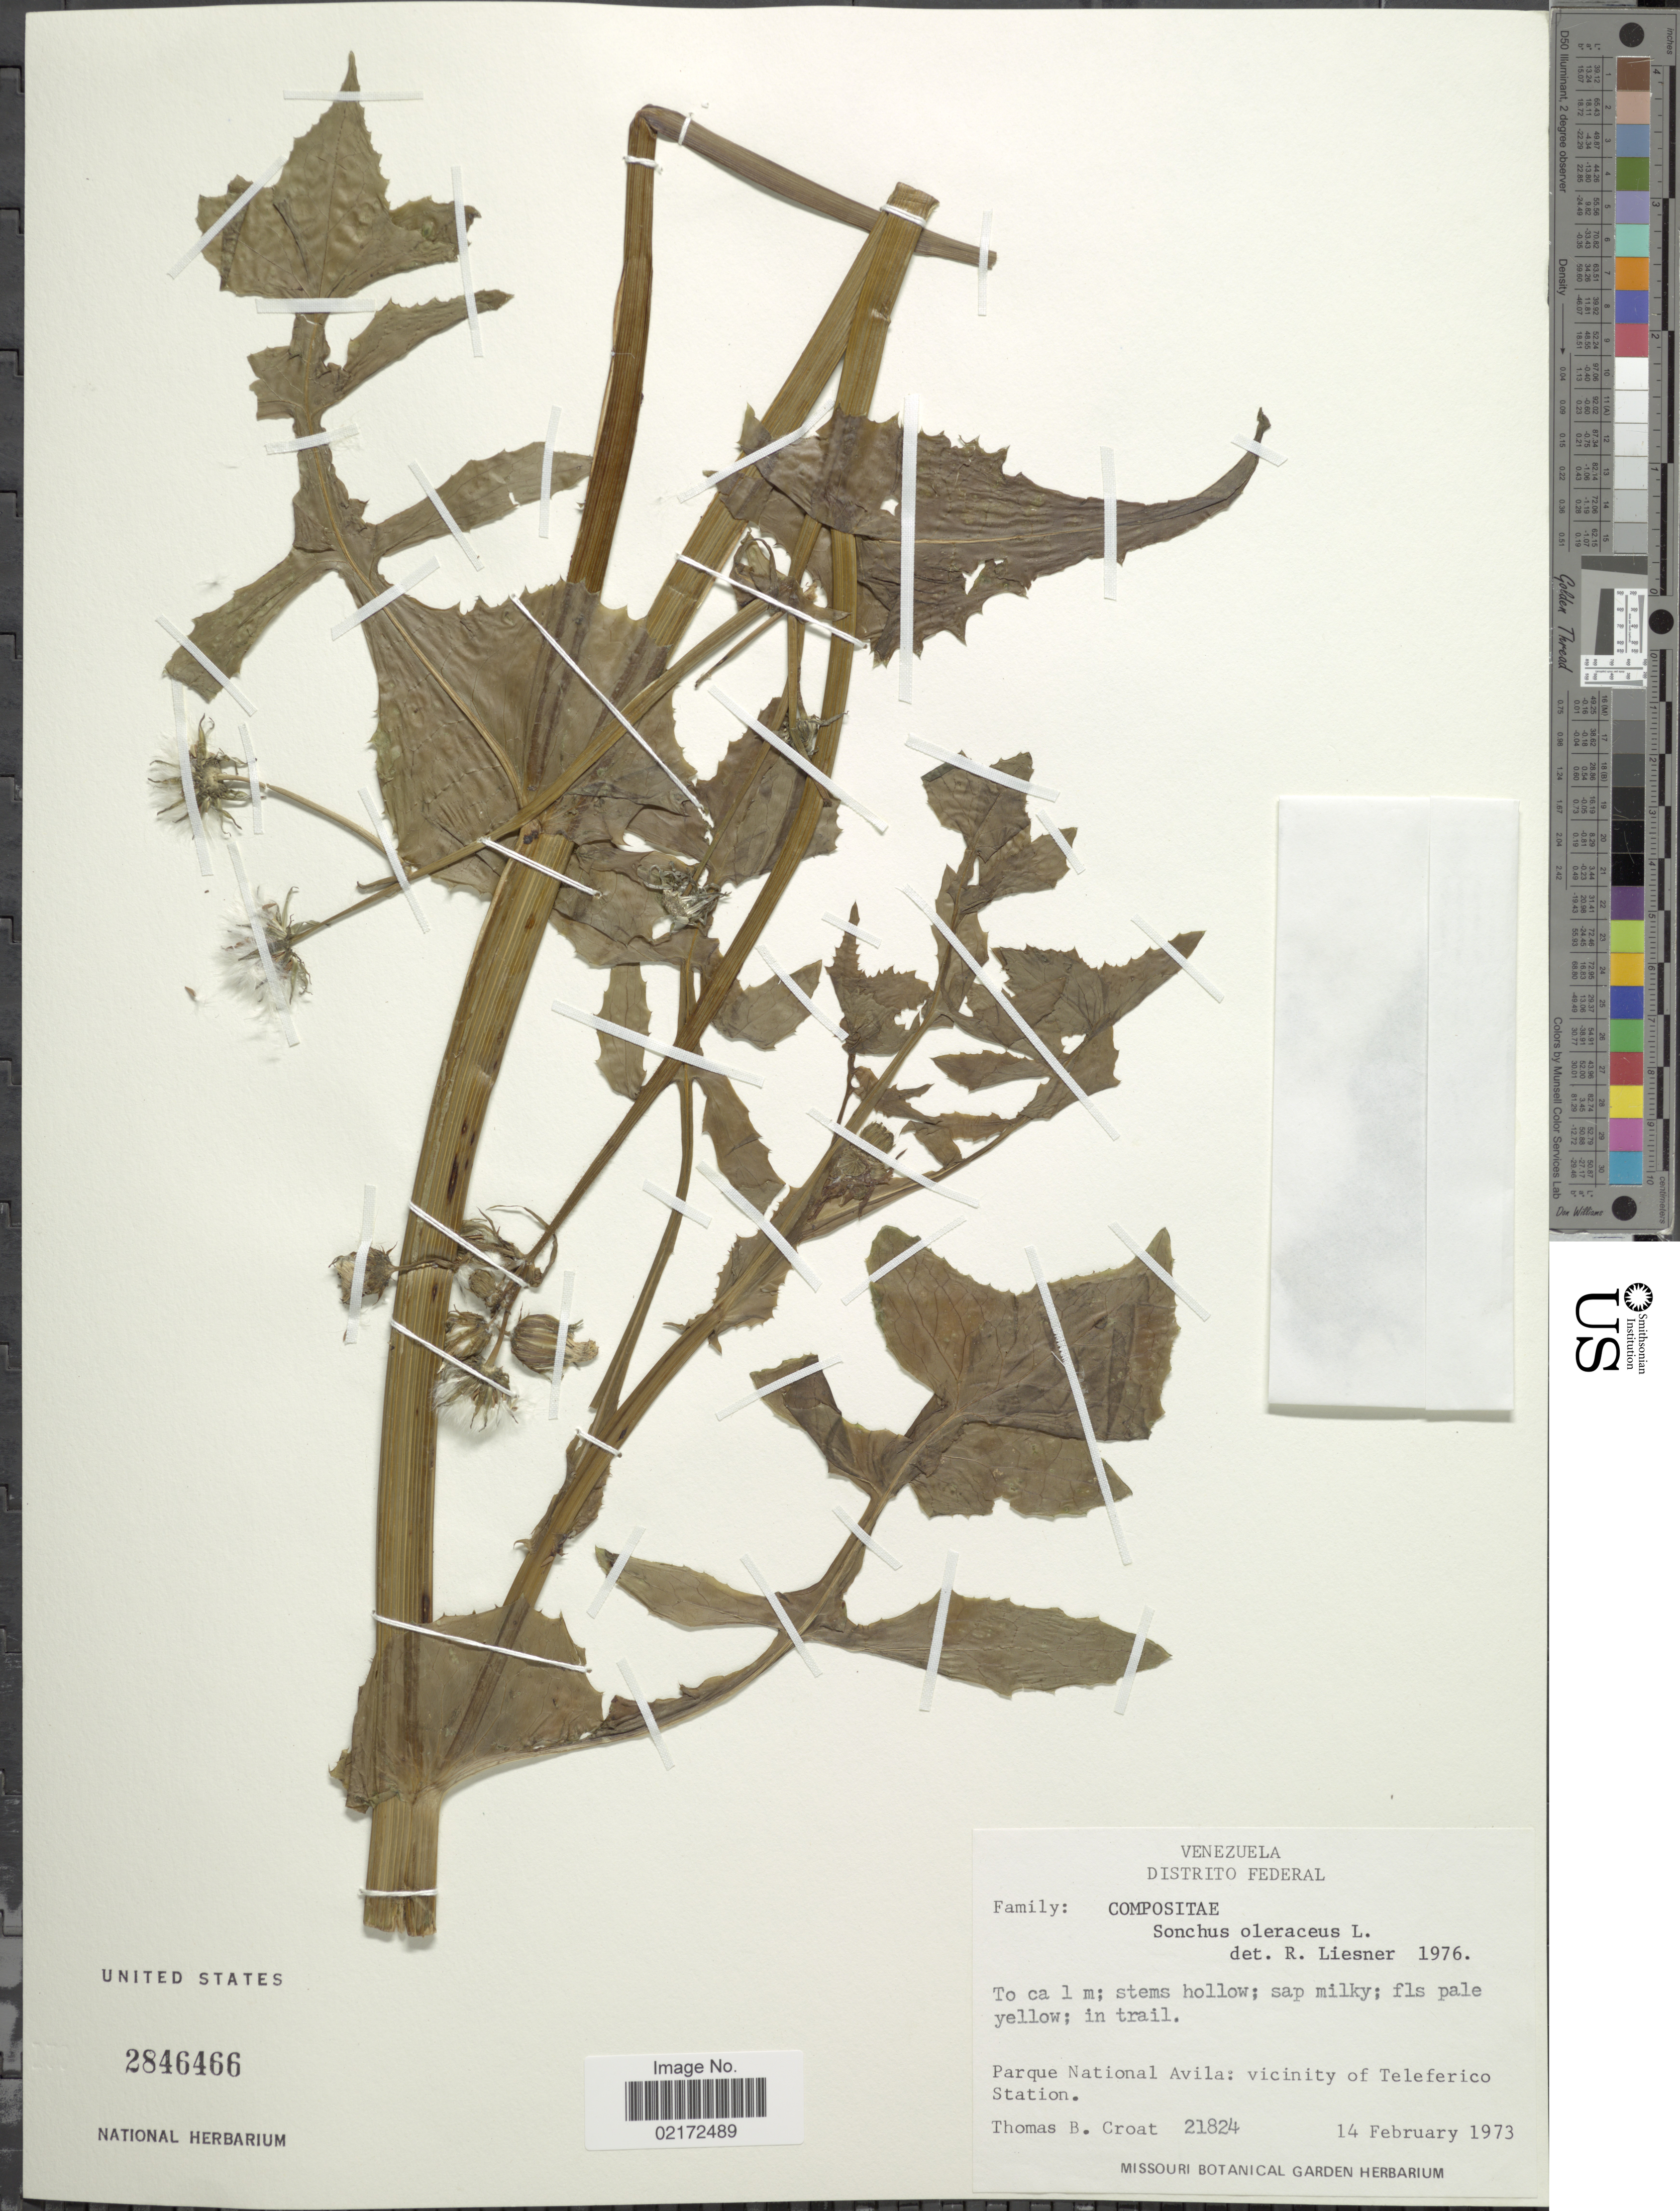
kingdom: Plantae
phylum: Tracheophyta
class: Magnoliopsida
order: Asterales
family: Asteraceae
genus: Sonchus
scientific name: Sonchus oleraceus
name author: L.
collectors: T. B. Croat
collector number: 21824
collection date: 1973-02-14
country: Venezuela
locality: Distrito Federal. Parque National Avila: vicinity of Teleferico Station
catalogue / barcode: US 2846466